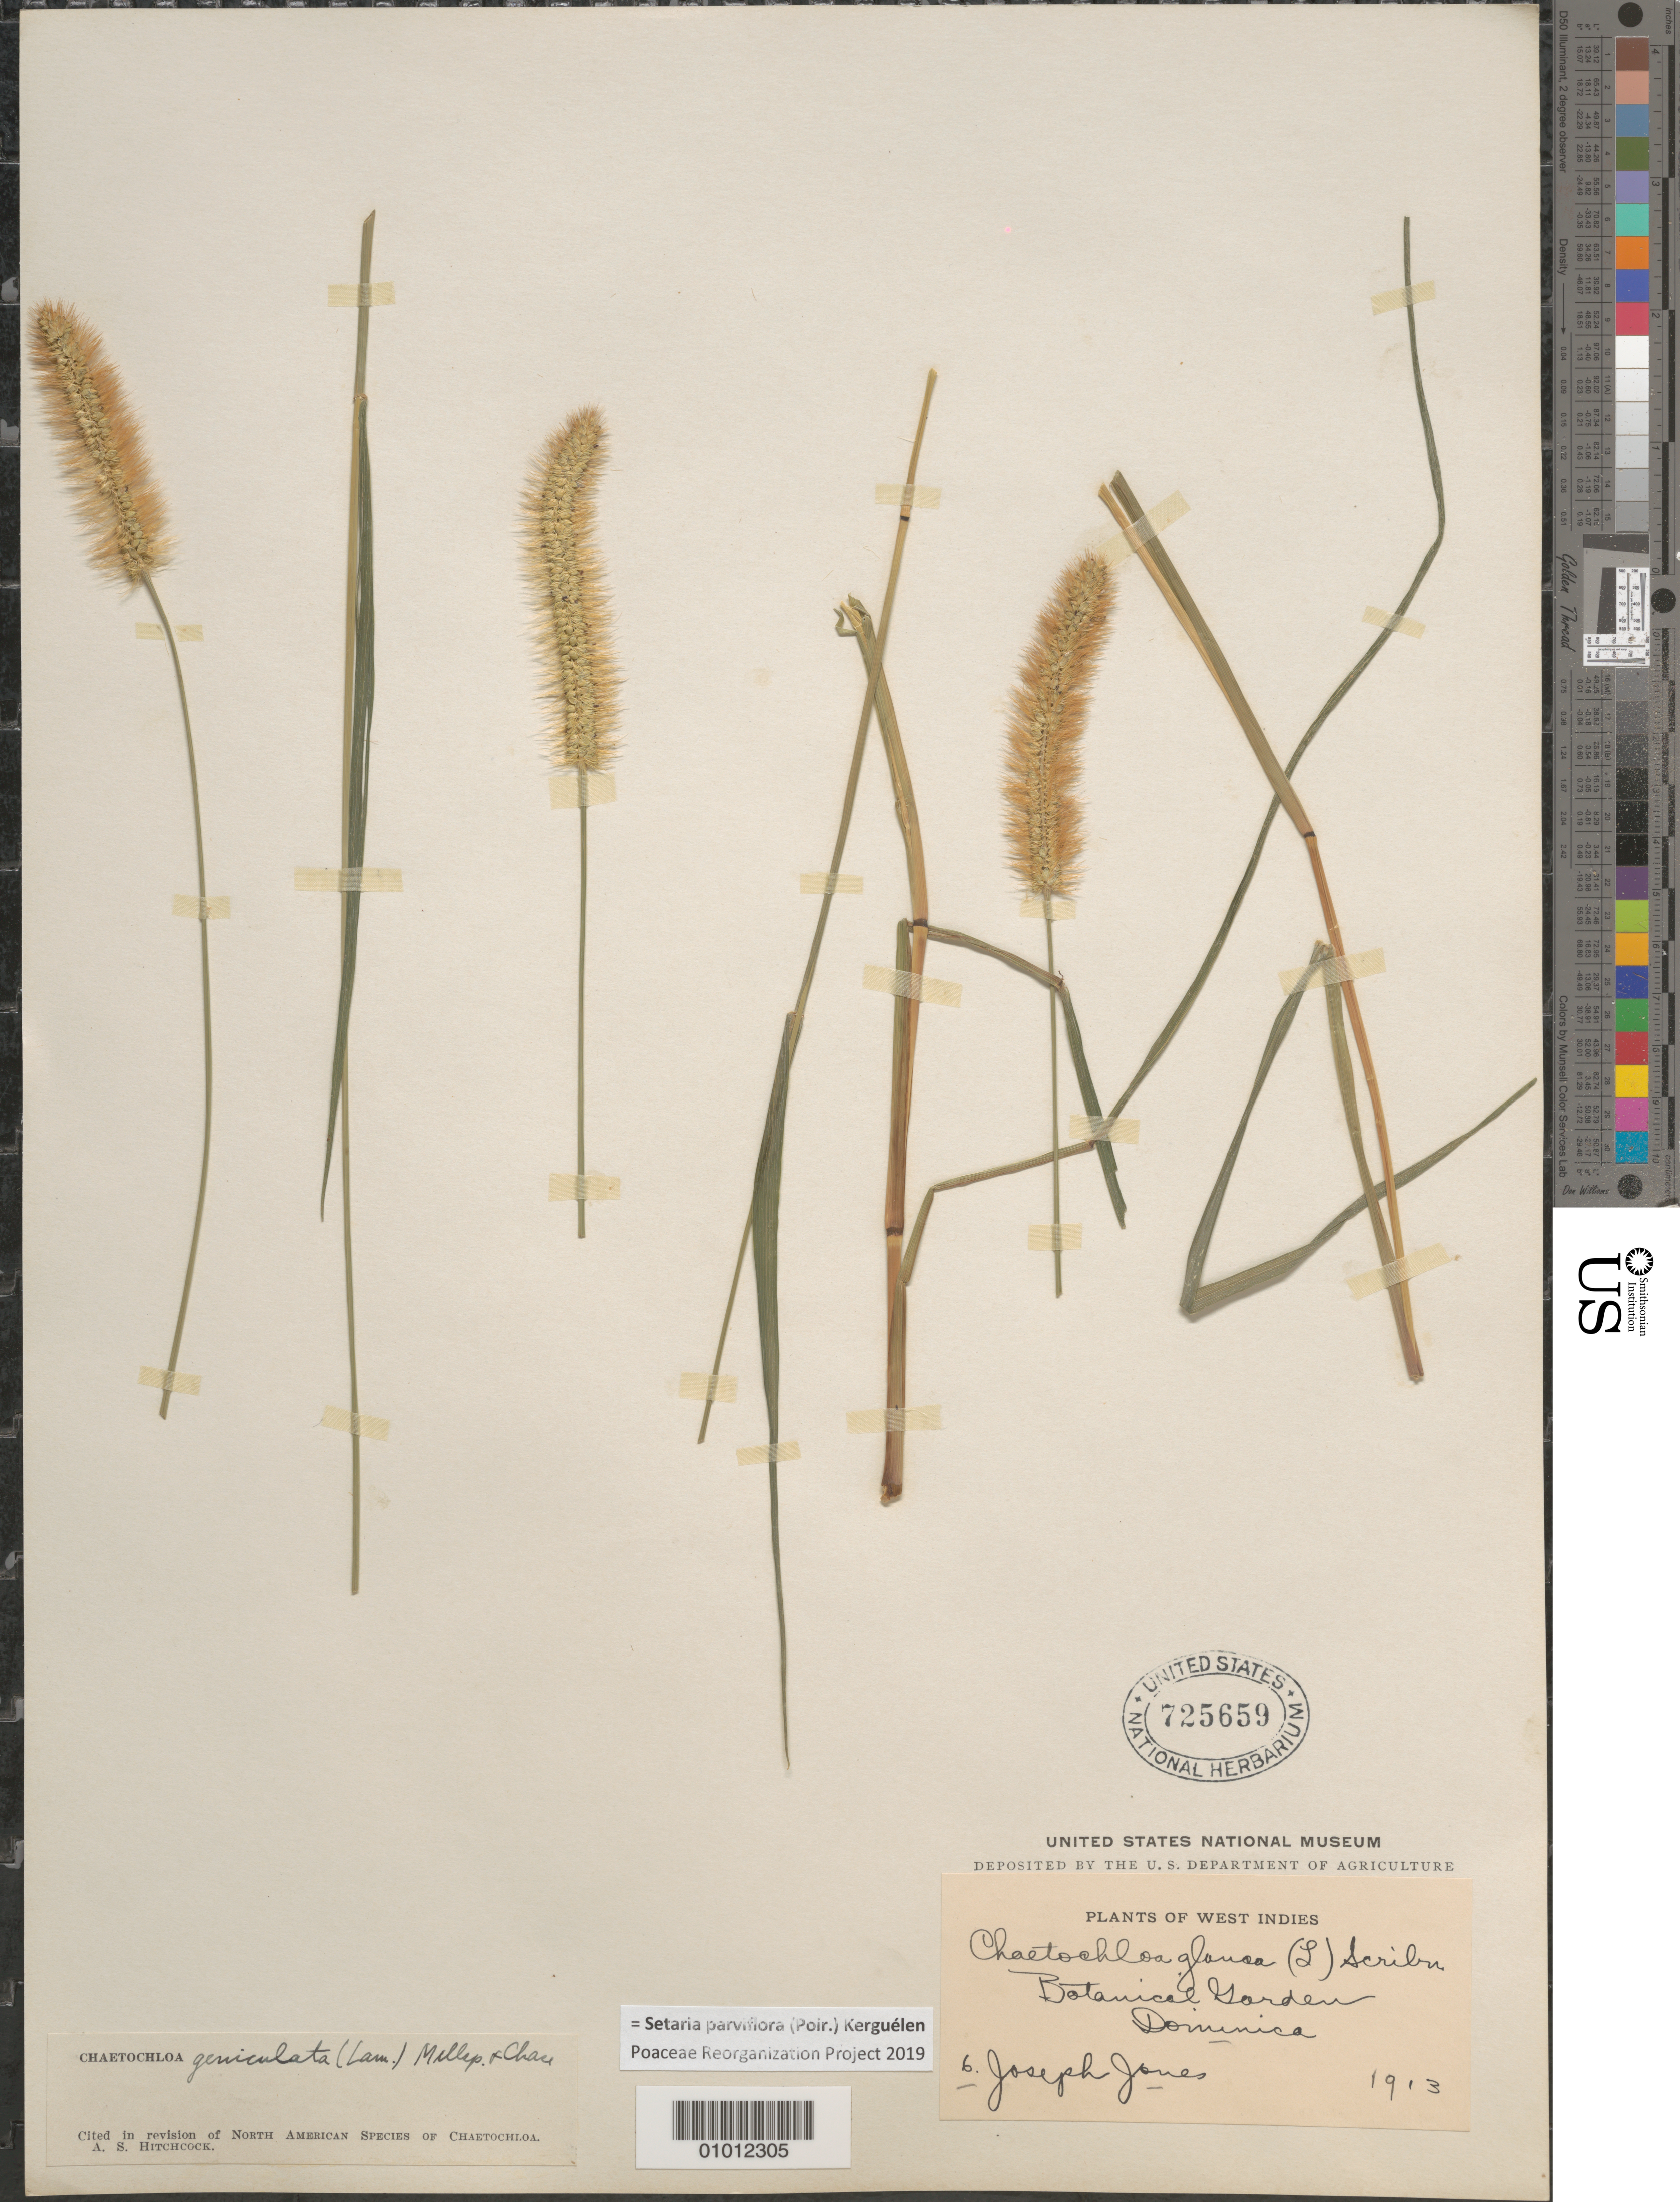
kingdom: Plantae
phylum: Tracheophyta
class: Liliopsida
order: Poales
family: Poaceae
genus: Setaria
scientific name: Setaria parviflora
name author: (Poir.) Kerguélen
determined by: Poaceae Reorganization Project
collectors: J. Jones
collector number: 6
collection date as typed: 1913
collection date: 1913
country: Dominica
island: Dominica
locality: Botanical Garden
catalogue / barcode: US 725659